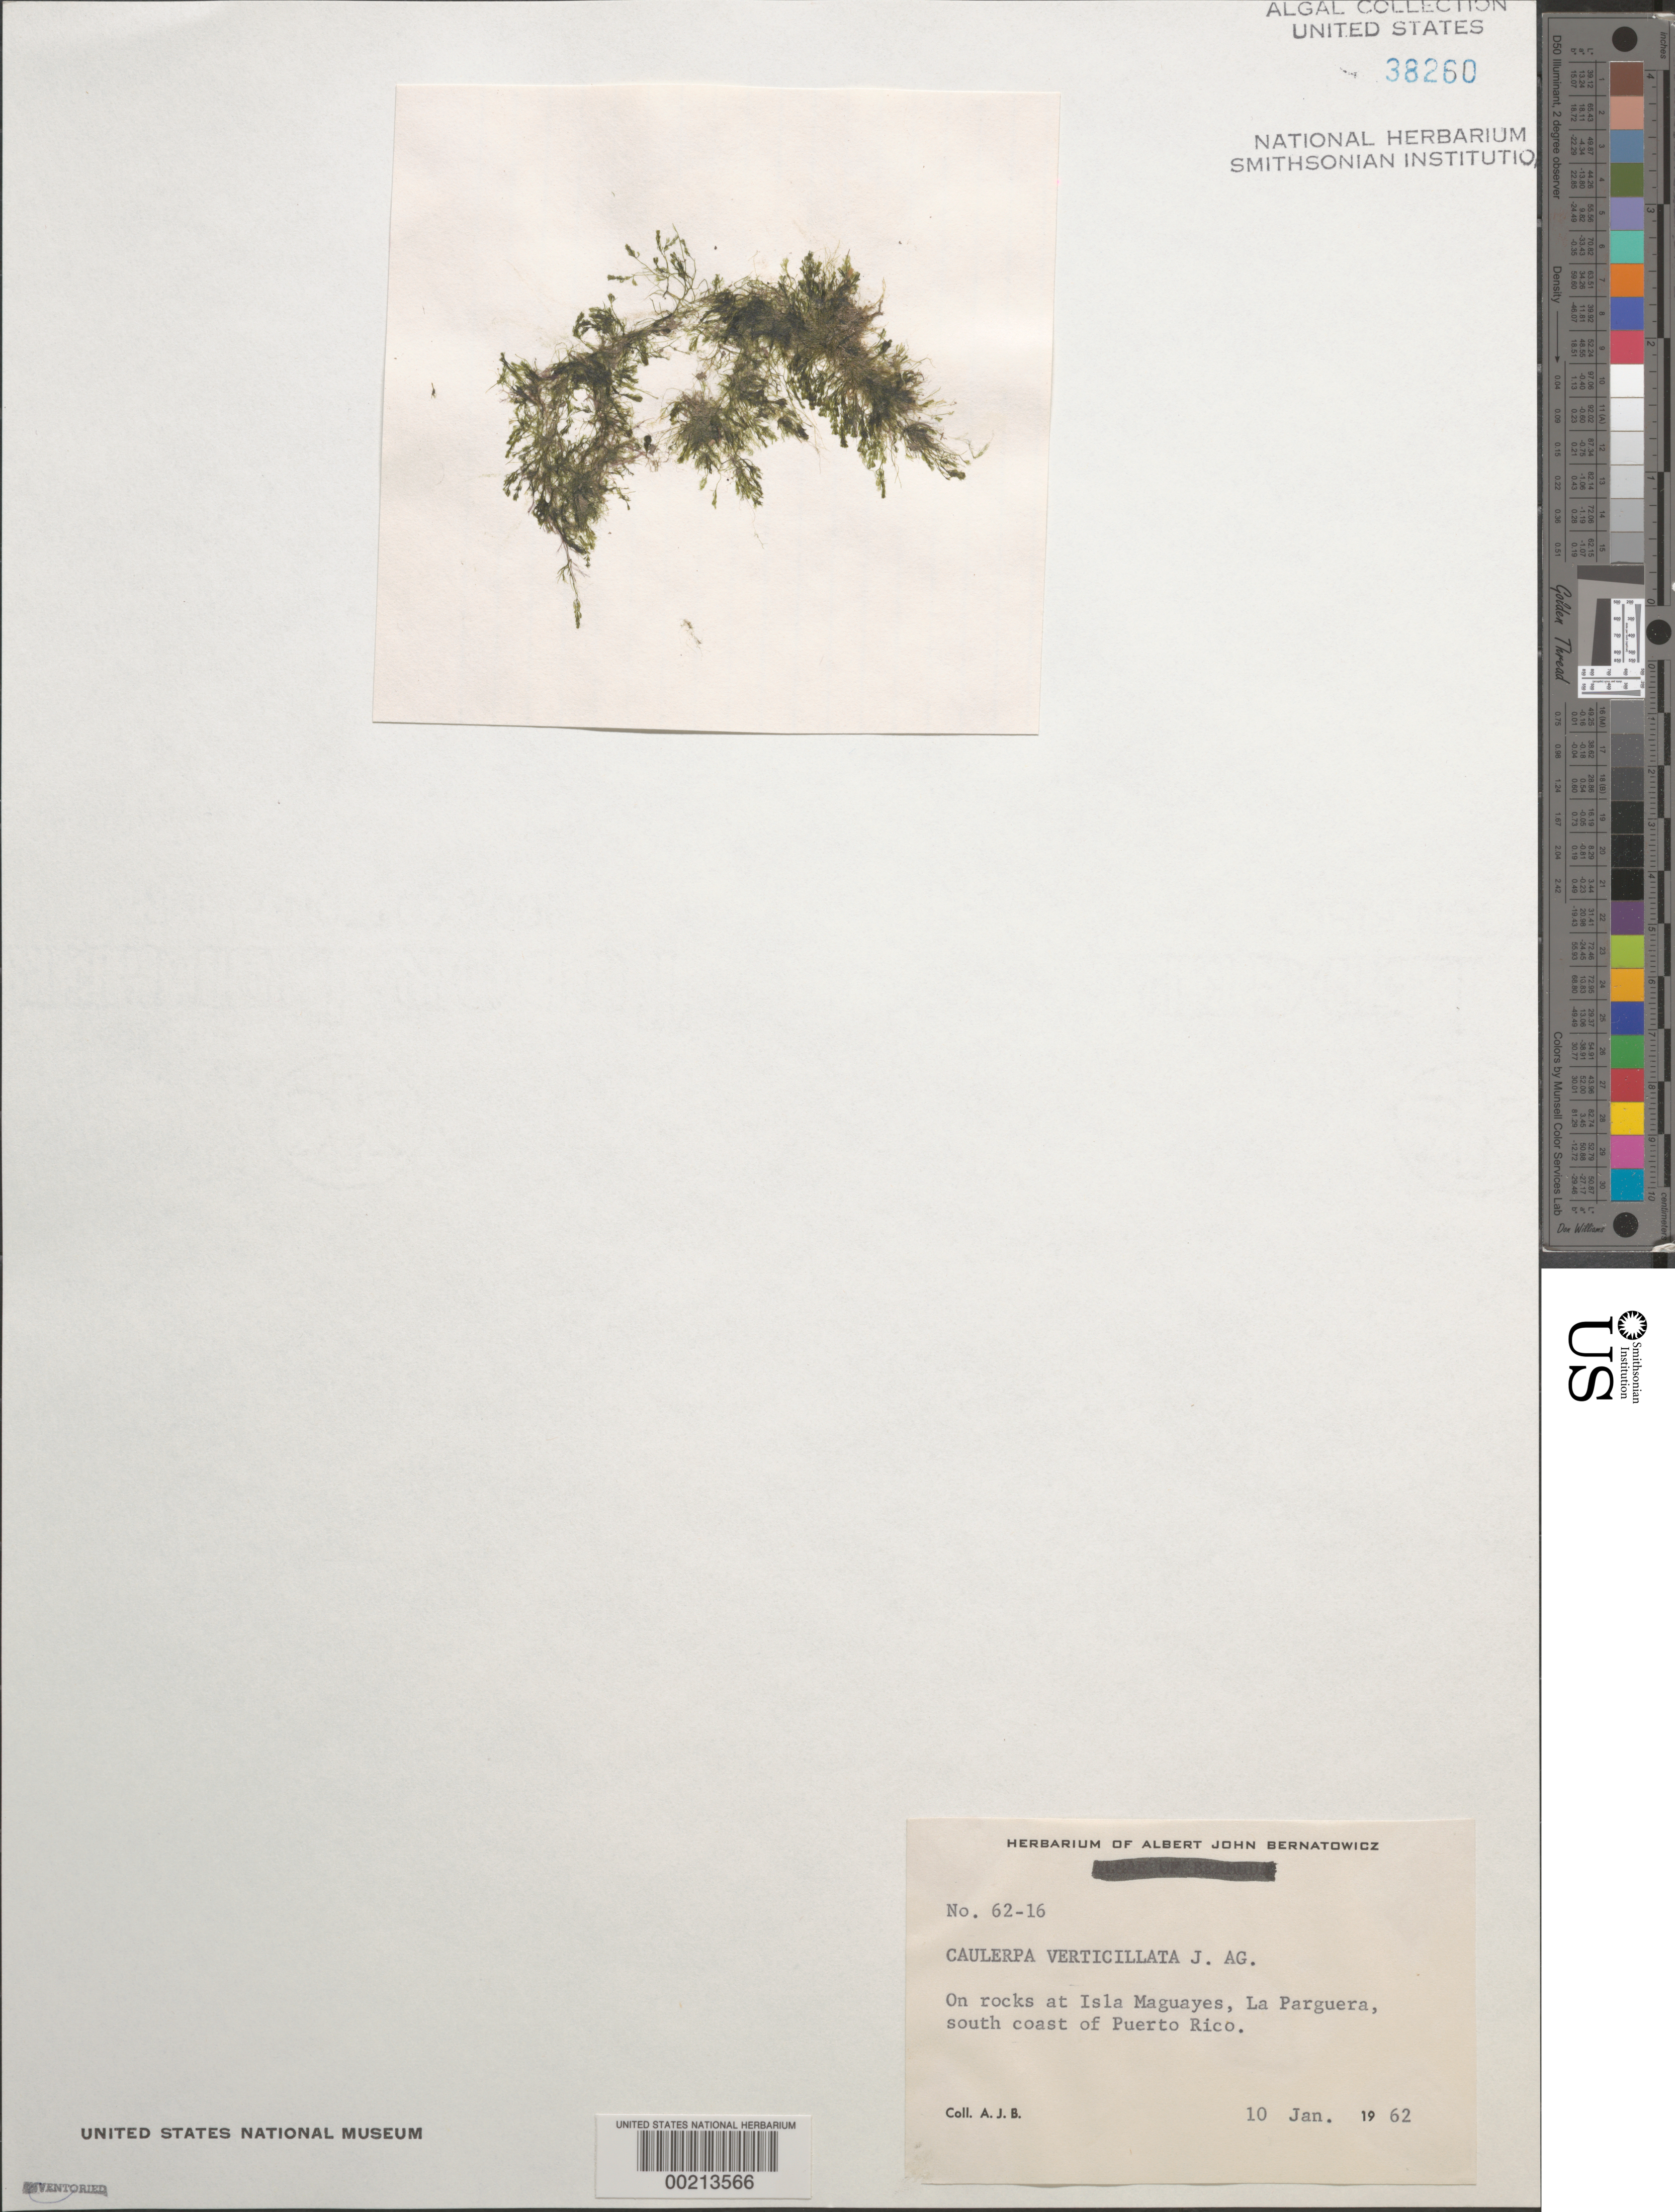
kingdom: Plantae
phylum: Chlorophyta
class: Ulvophyceae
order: Bryopsidales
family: Caulerpaceae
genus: Caulerpa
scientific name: Caulerpa verticillata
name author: J. Agardh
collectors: A. Bernatowicz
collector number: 62-16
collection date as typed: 10 Jan 1962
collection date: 1962-01-10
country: Puerto Rico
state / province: Lajas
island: Isla Maguayes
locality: La parguera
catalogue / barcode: US 38260